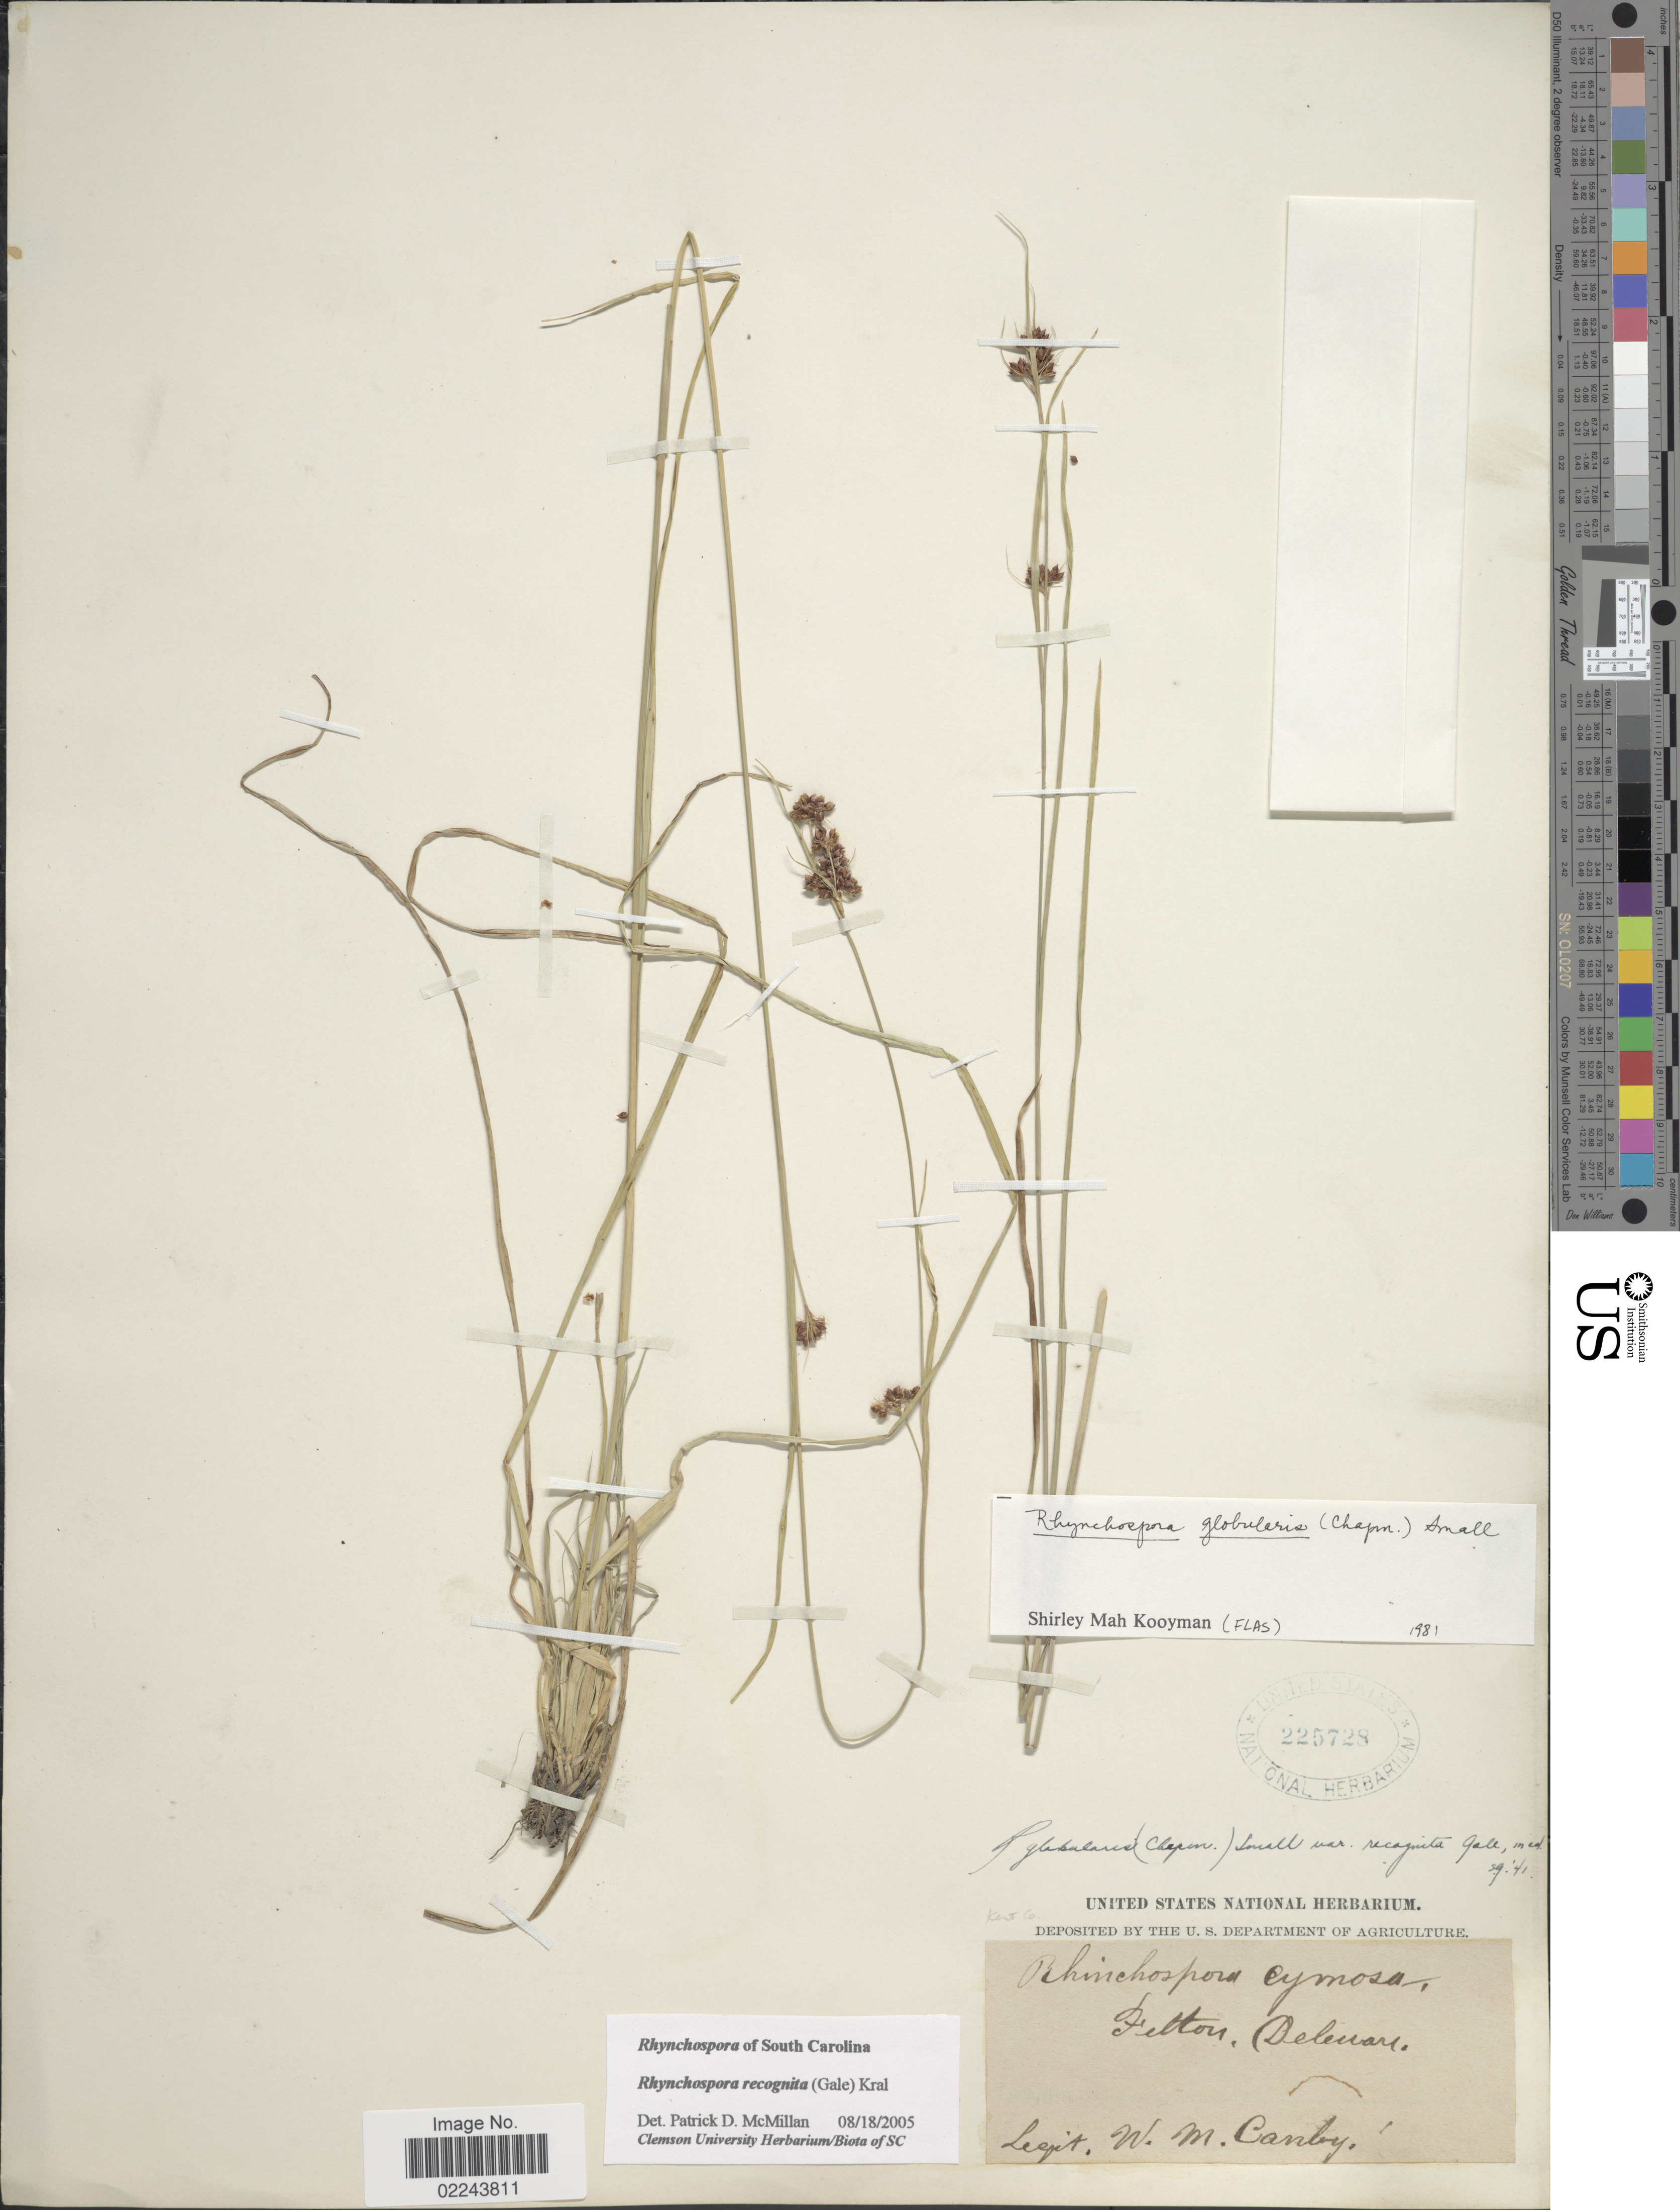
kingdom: Plantae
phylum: Tracheophyta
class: Liliopsida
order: Poales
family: Cyperaceae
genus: Rhynchospora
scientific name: Rhynchospora recognita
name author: (Gale) Kral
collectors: W. M. Canby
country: United States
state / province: Delaware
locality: Felton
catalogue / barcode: US 225728